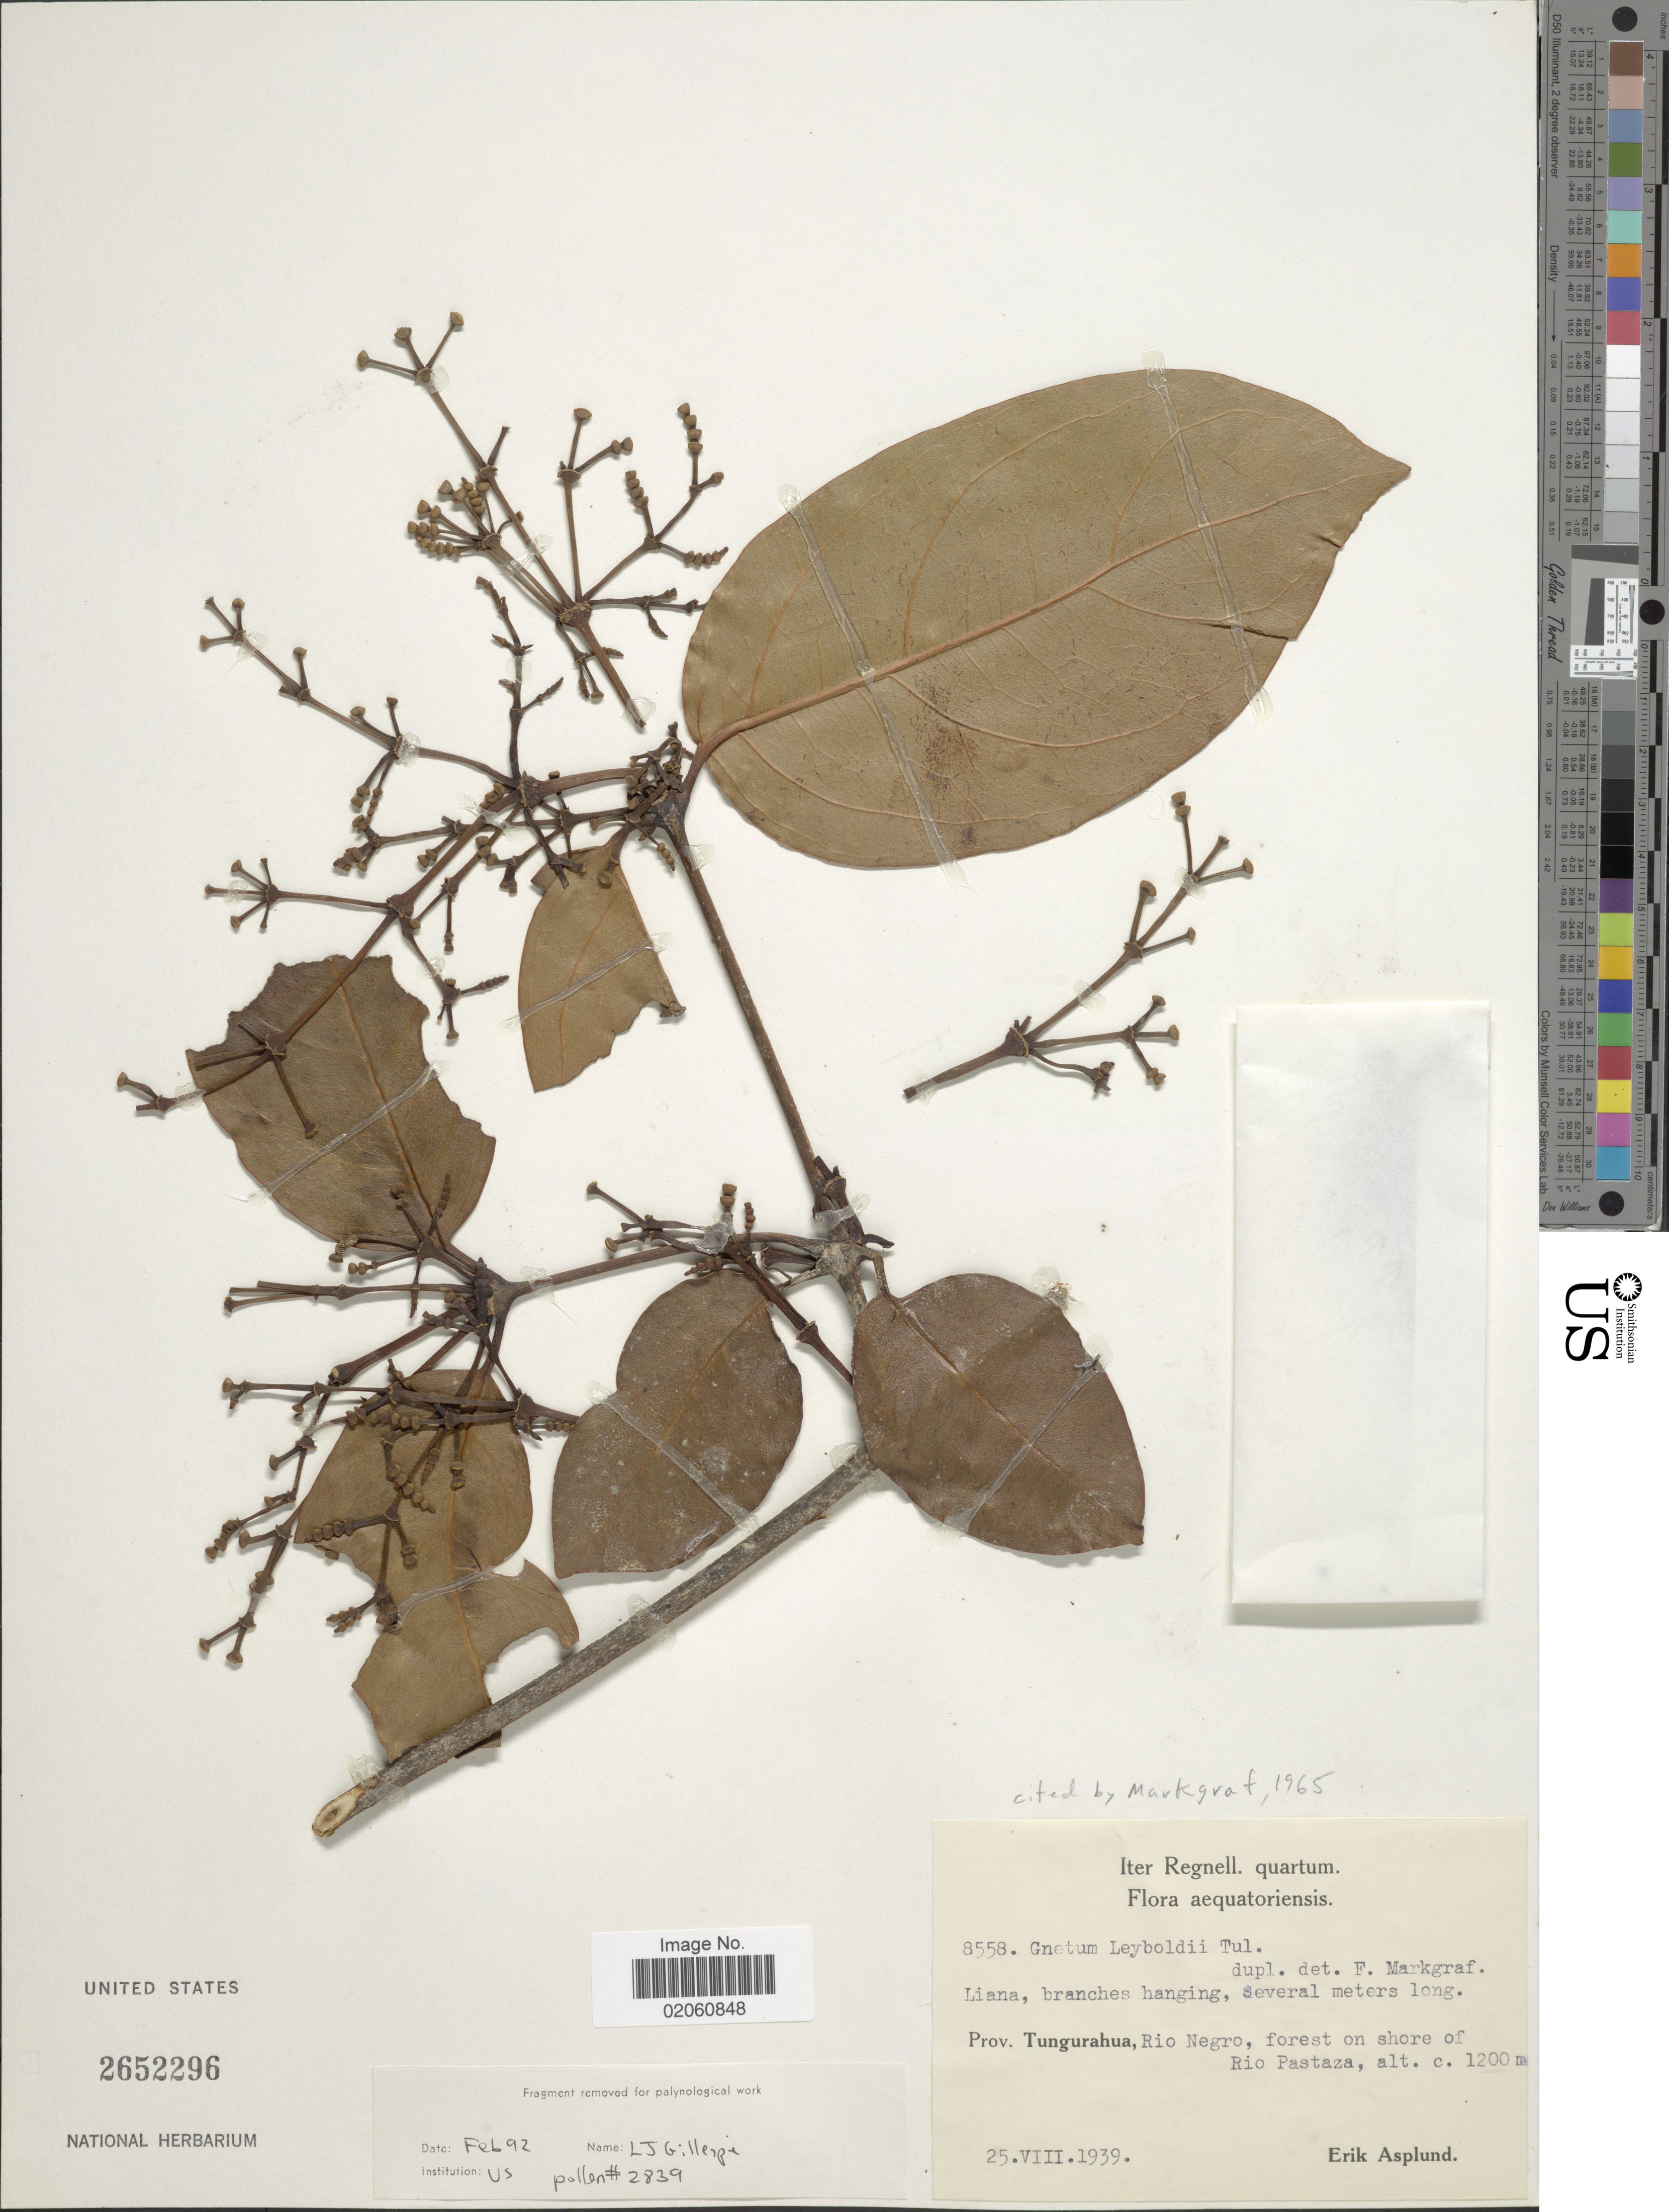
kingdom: Plantae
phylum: Tracheophyta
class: Gnetopsida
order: Gnetales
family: Gnetaceae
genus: Gnetum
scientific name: Gnetum leyboldii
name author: Tul.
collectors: E. Asplund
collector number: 8558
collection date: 1939-08-25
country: Ecuador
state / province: Tungurahua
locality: Rio Negro, forest on shore of Rio Pastaza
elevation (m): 1200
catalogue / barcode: US 2652296